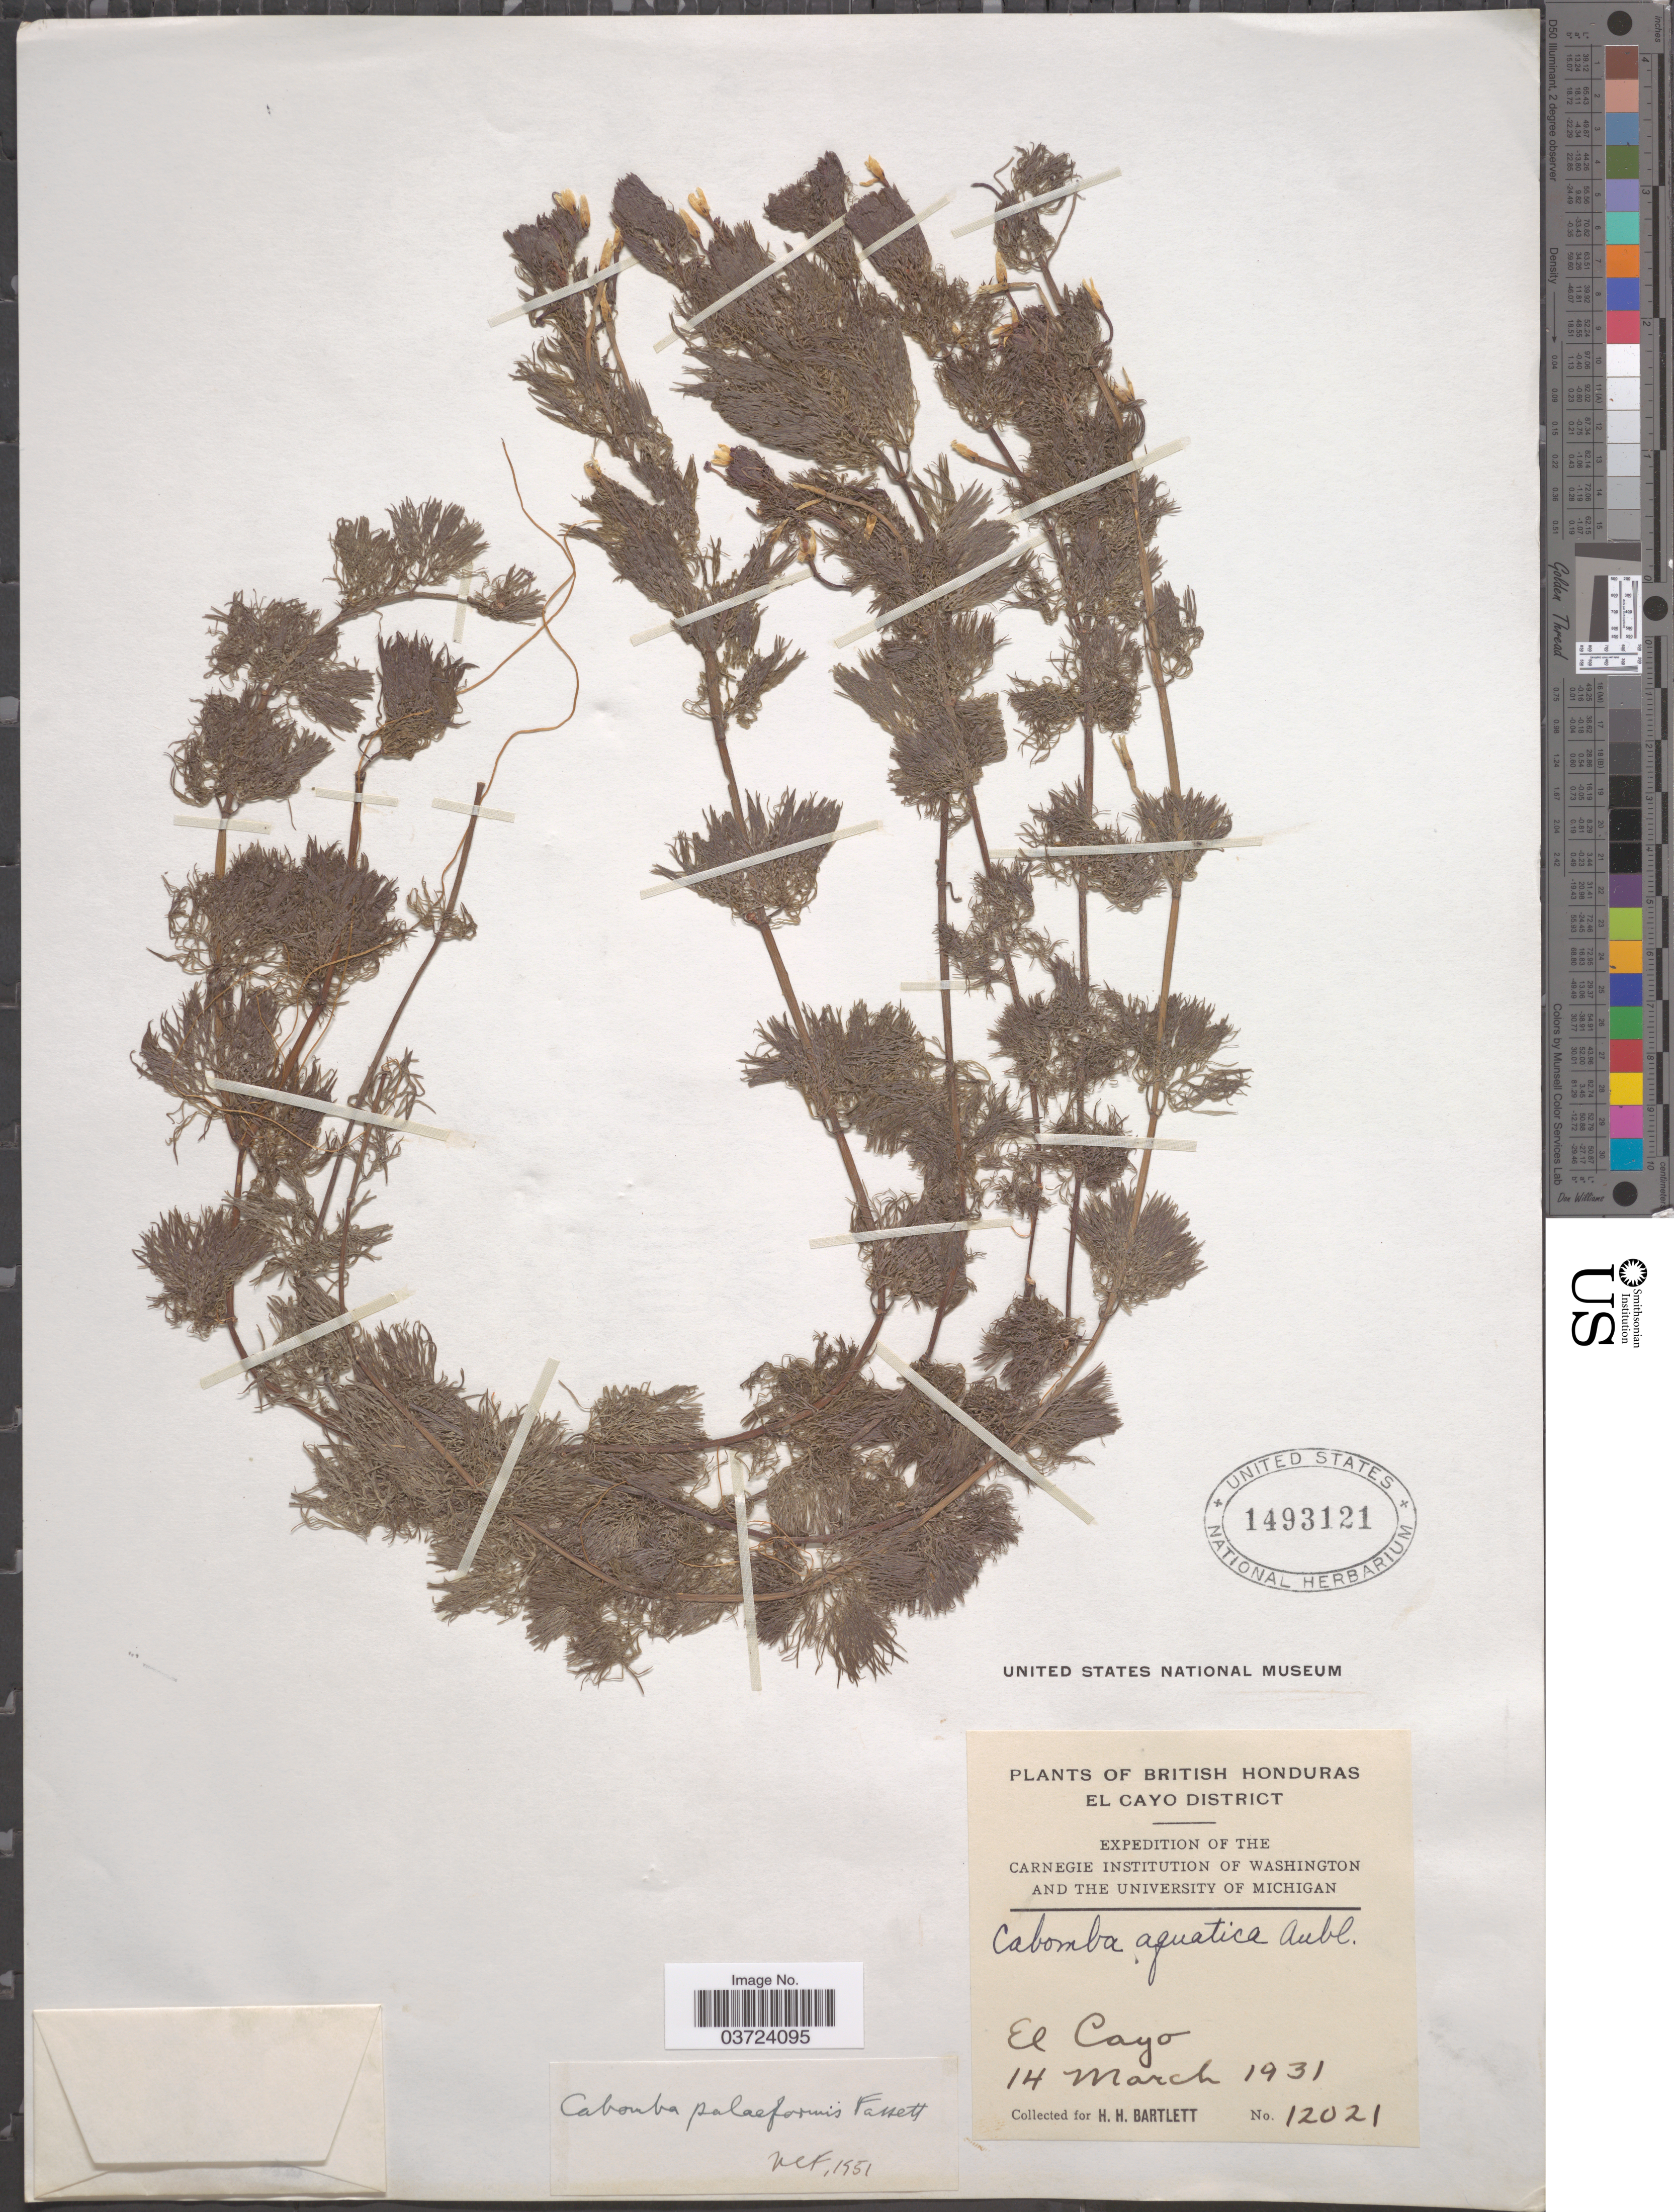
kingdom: Plantae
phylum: Tracheophyta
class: Magnoliopsida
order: Nymphaeales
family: Cabombaceae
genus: Cabomba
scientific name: Cabomba palaeformis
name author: Fassett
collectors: H. H. Bartlett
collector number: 12021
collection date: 1931-03-14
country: Belize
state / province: Cayo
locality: British Honduras. El Cayo District. El Cayo.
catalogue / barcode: US 1493121